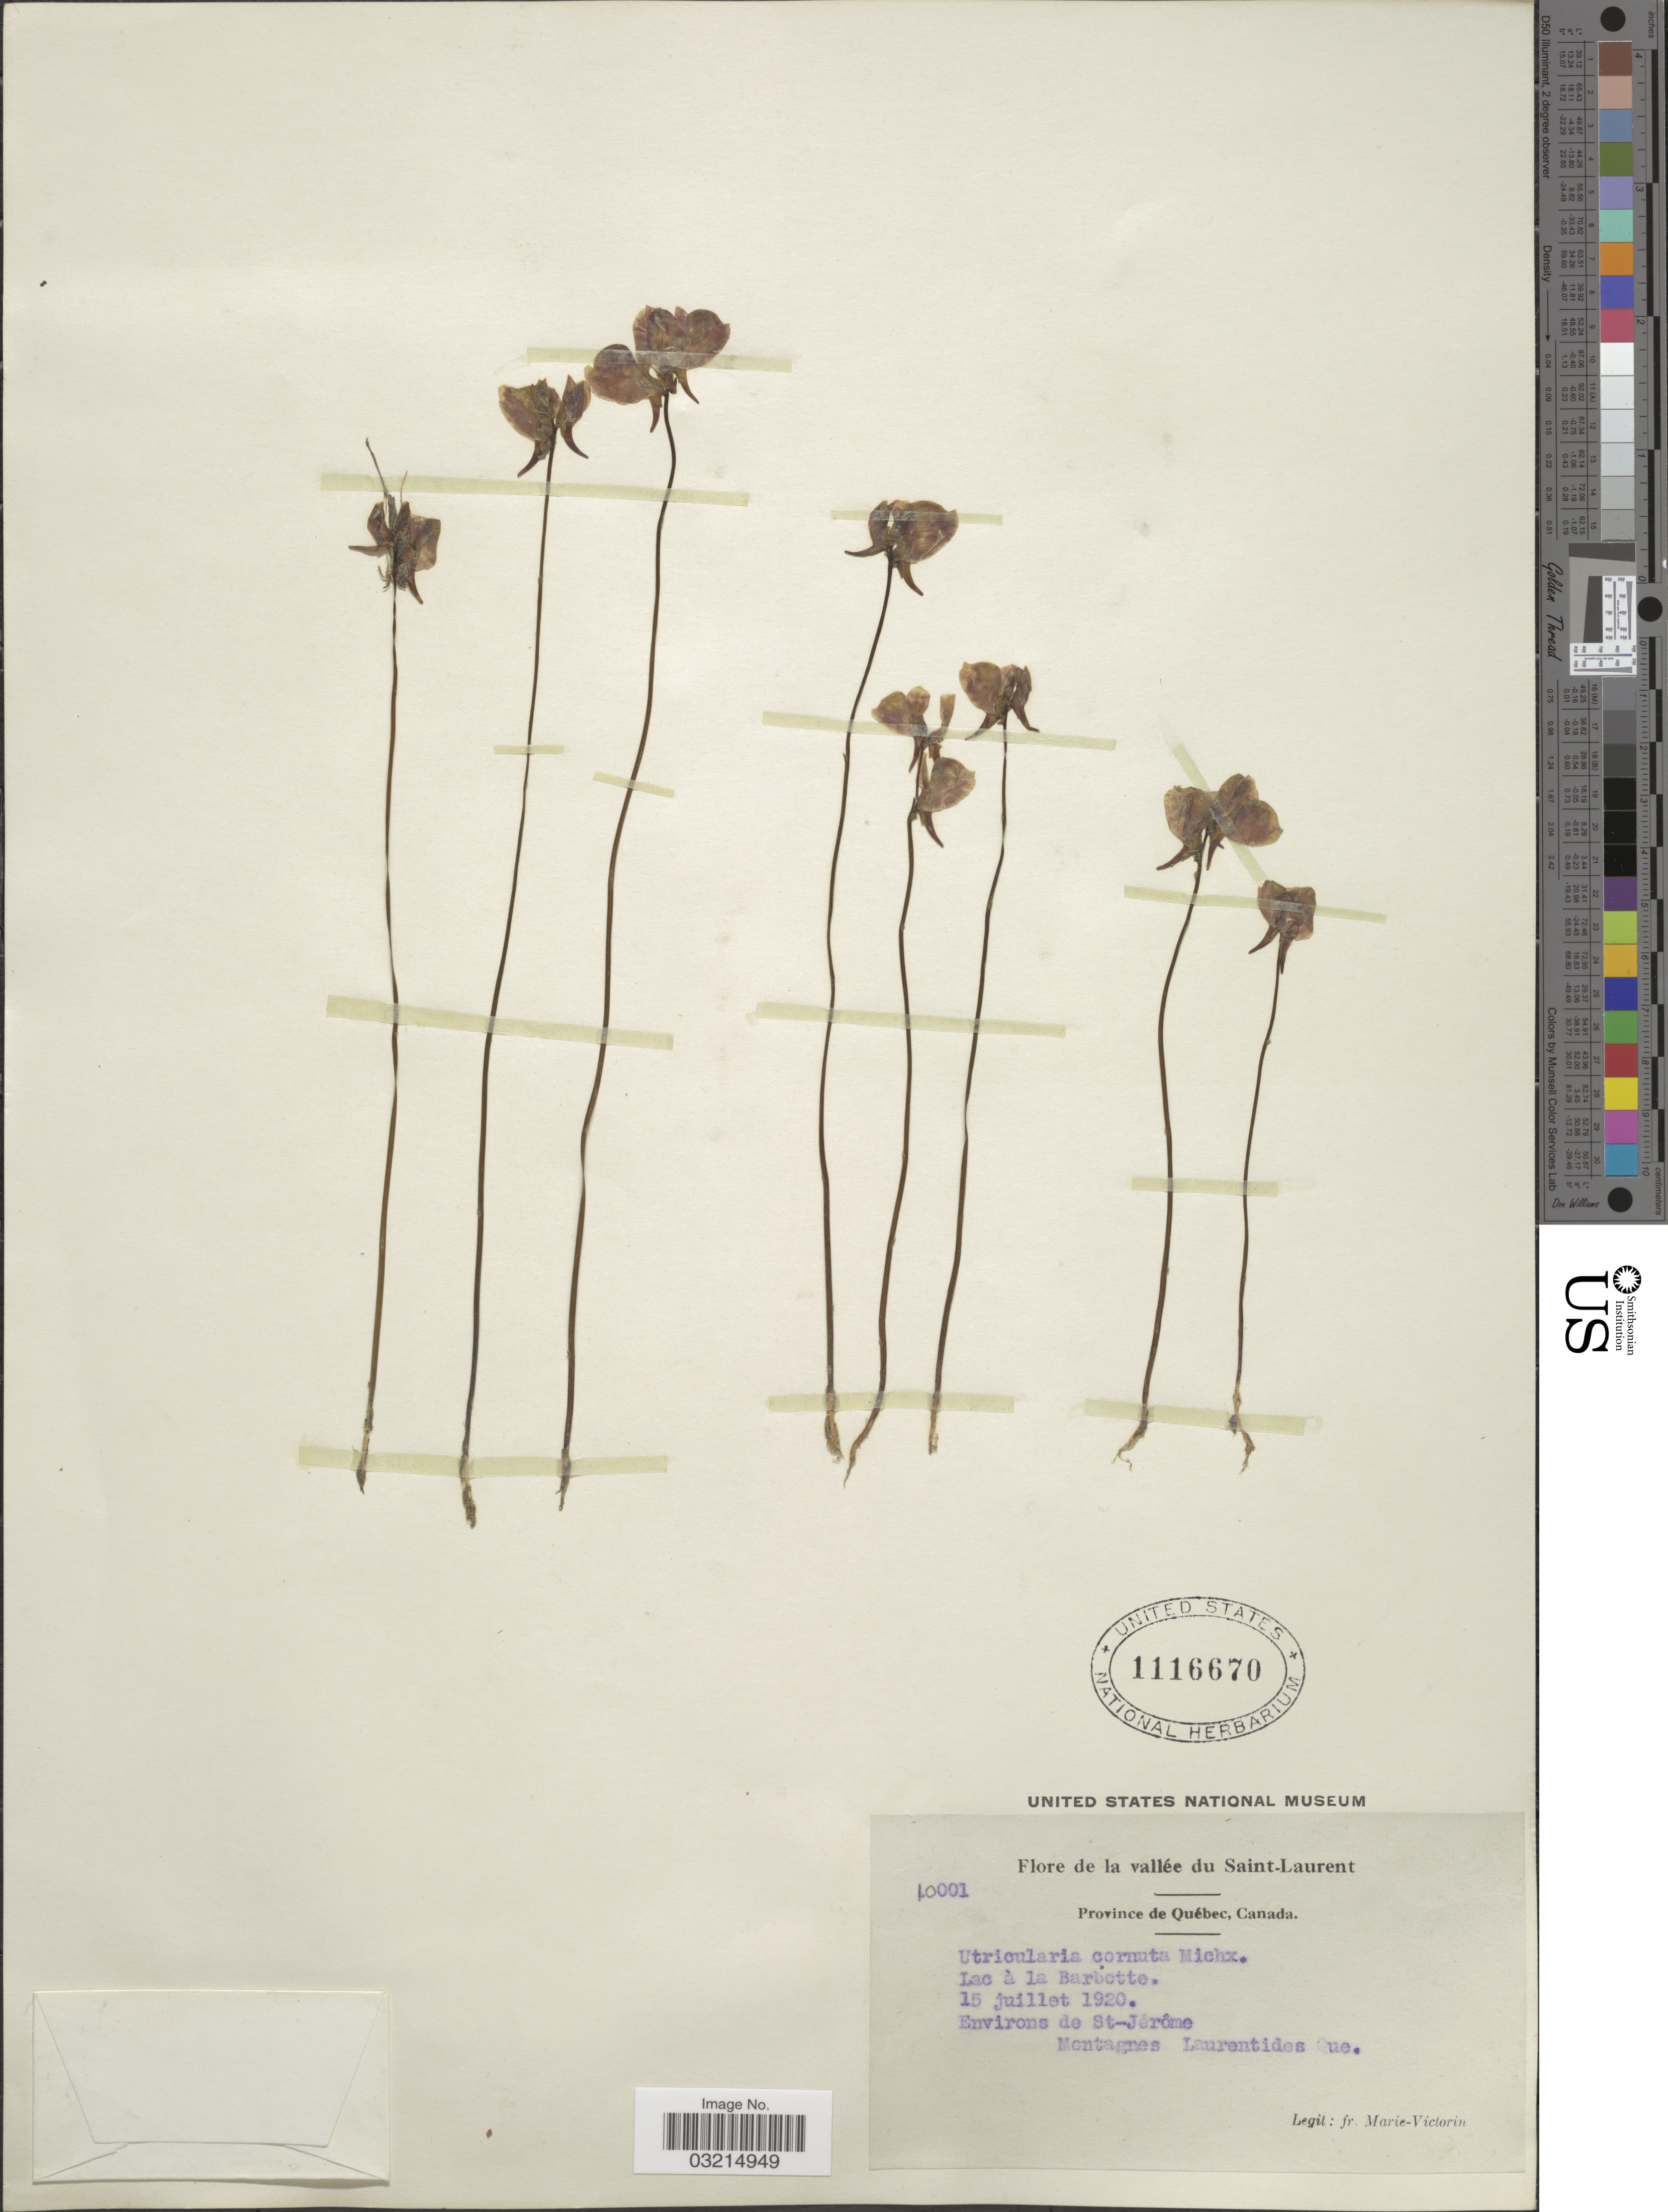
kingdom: Plantae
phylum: Tracheophyta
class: Magnoliopsida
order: Lamiales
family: Lentibulariaceae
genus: Utricularia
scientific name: Utricularia cornuta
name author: Michx.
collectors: F. Marie-Victorin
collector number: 10001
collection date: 1920-07-15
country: Canada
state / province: Quebec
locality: Vallée du Saint-Laurent, Lac à la Barbette. Environs de St-Jérôme, Montagnes Laurentides Que.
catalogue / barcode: US 1116670